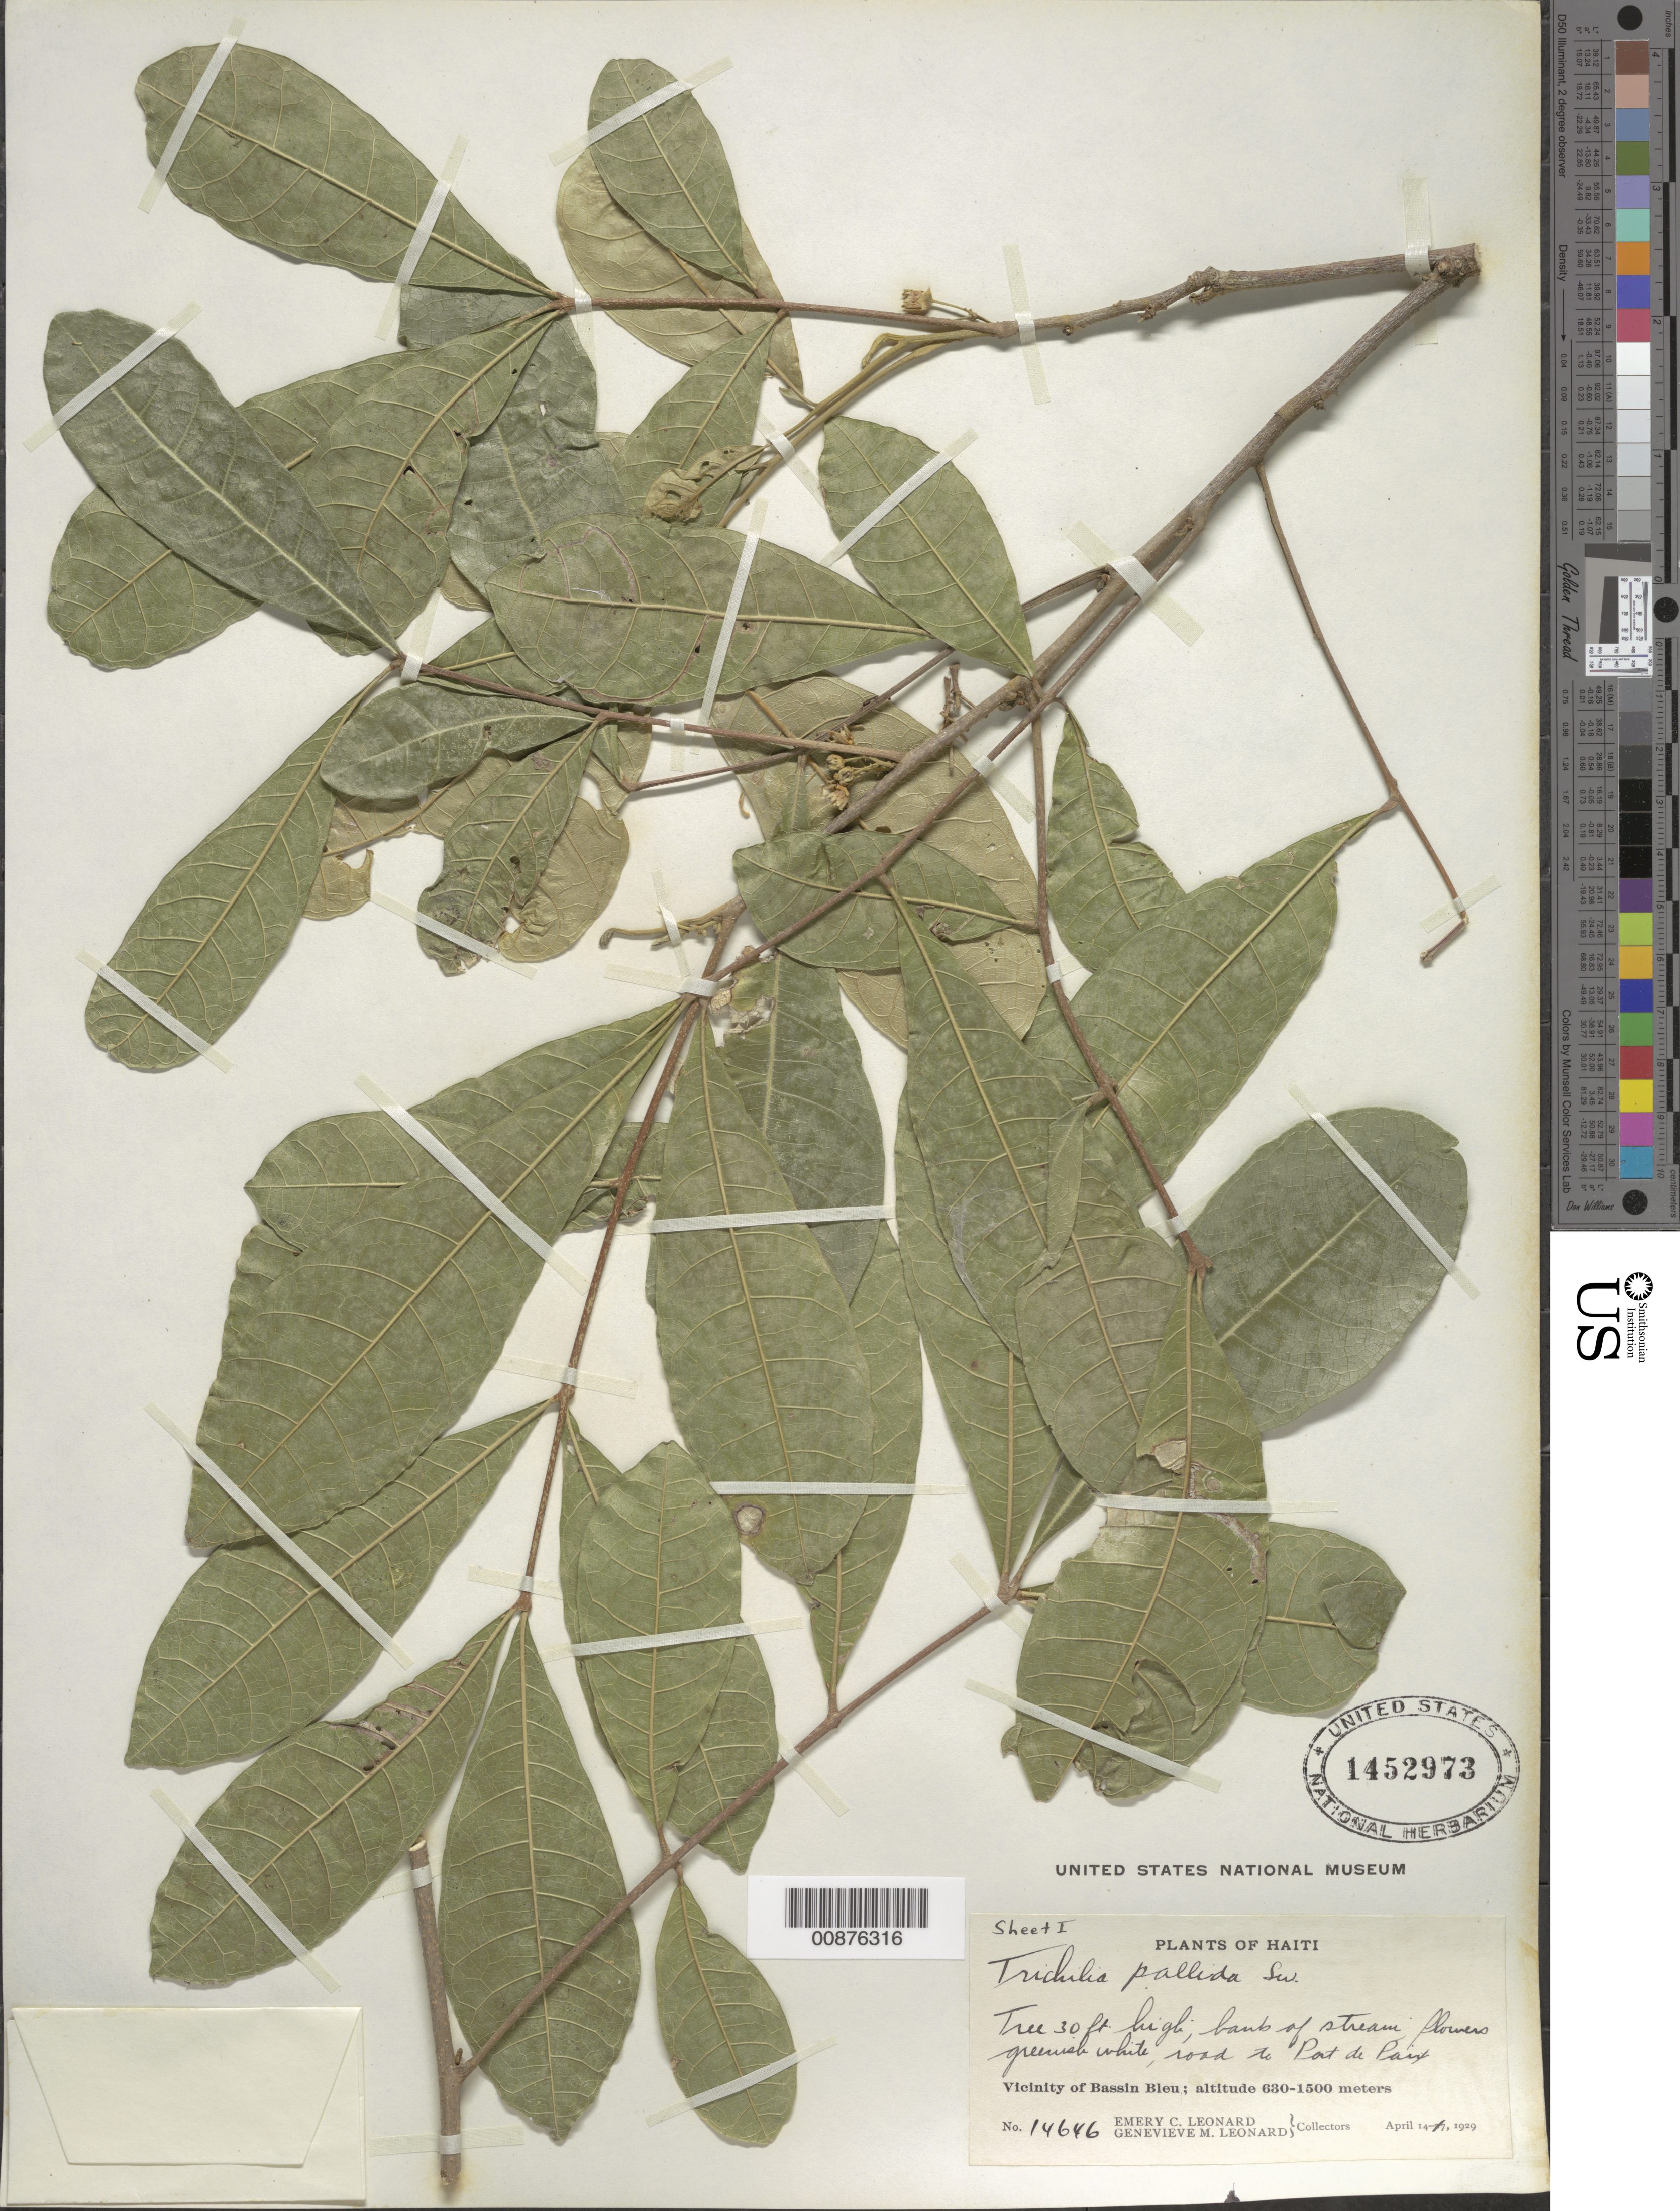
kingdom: Plantae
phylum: Tracheophyta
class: Magnoliopsida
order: Sapindales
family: Meliaceae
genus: Trichilia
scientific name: Trichilia pallida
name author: Sw.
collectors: E. C. Leonard & G. M. Leonard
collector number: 14646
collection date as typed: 14 Apr 1929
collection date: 1929-04-14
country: Haiti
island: Hispaniola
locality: Vicinity of Bassin Bleu, road to Port du Paix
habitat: Bank of stream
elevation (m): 630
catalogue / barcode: US 1452973